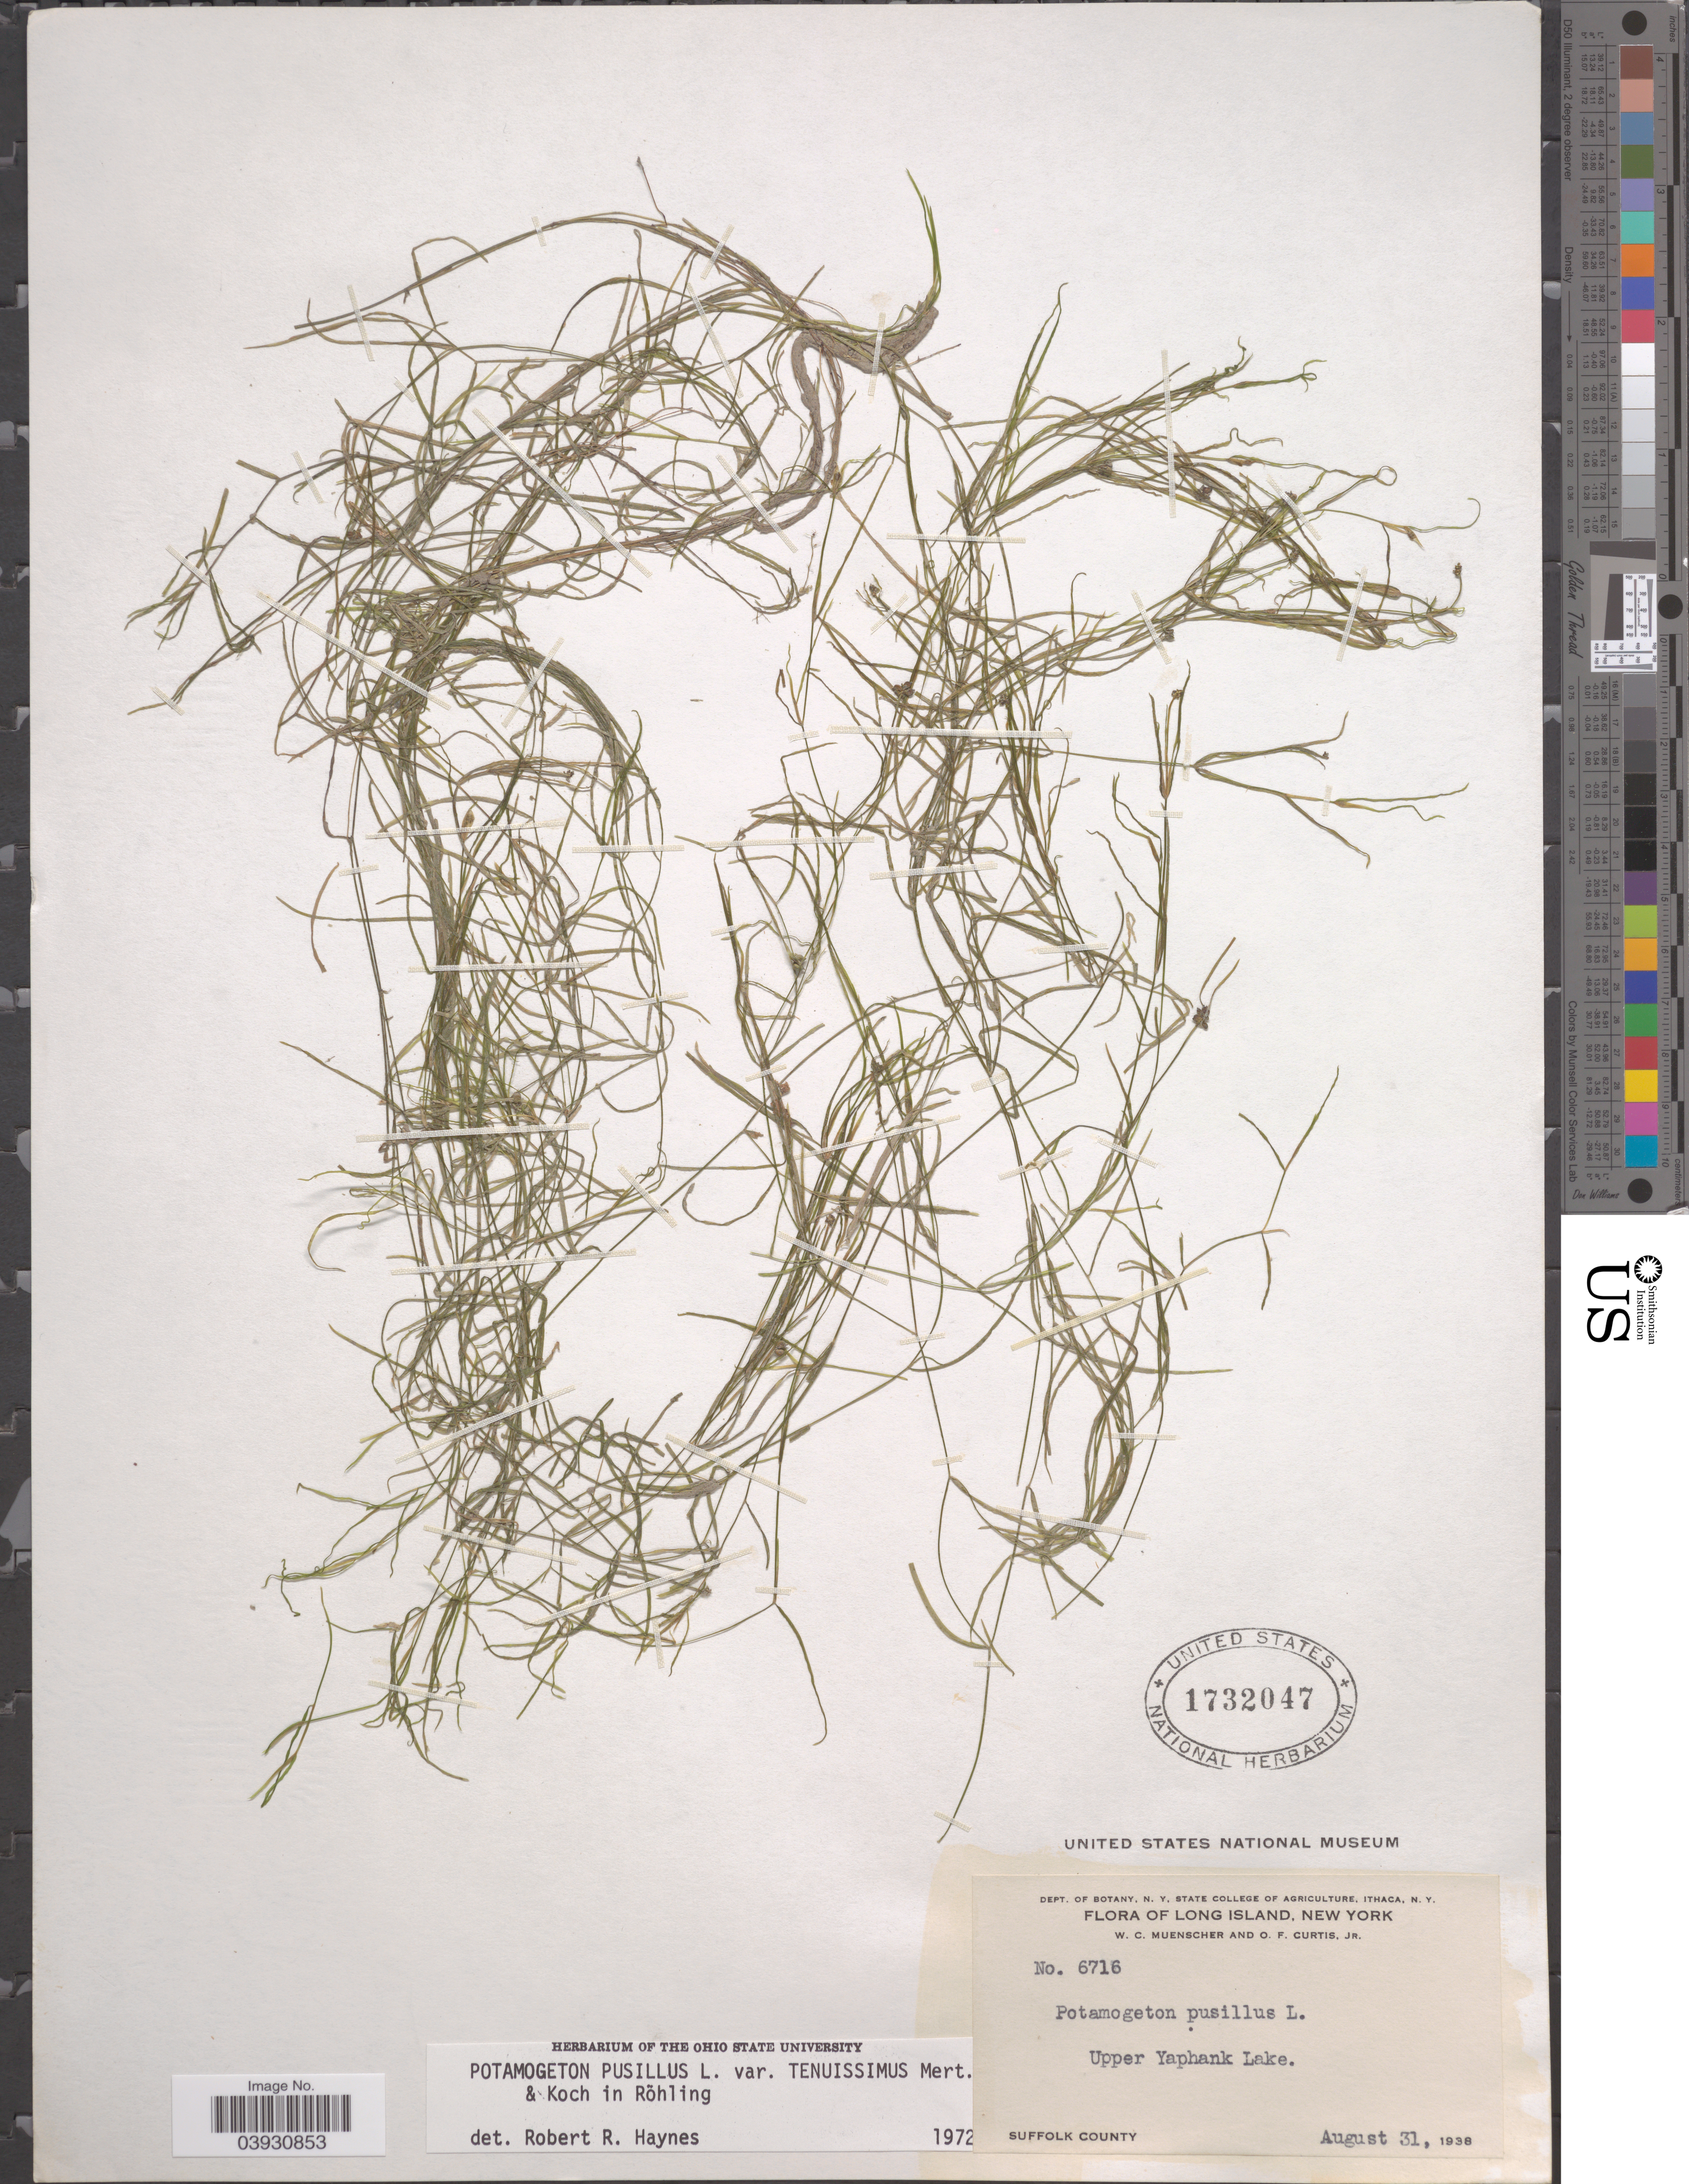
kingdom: Plantae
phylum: Tracheophyta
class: Liliopsida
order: Alismatales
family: Potamogetonaceae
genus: Potamogeton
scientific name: Potamogeton pusillus subsp. tenuissimus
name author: Mert. & W.D.J. Koch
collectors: W. Muenscher & O. Curtis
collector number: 6716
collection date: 1938-08-31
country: United States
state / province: New York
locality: Long Island. Upper Yaphank Lake. Suffolk County.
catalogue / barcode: US 1732047